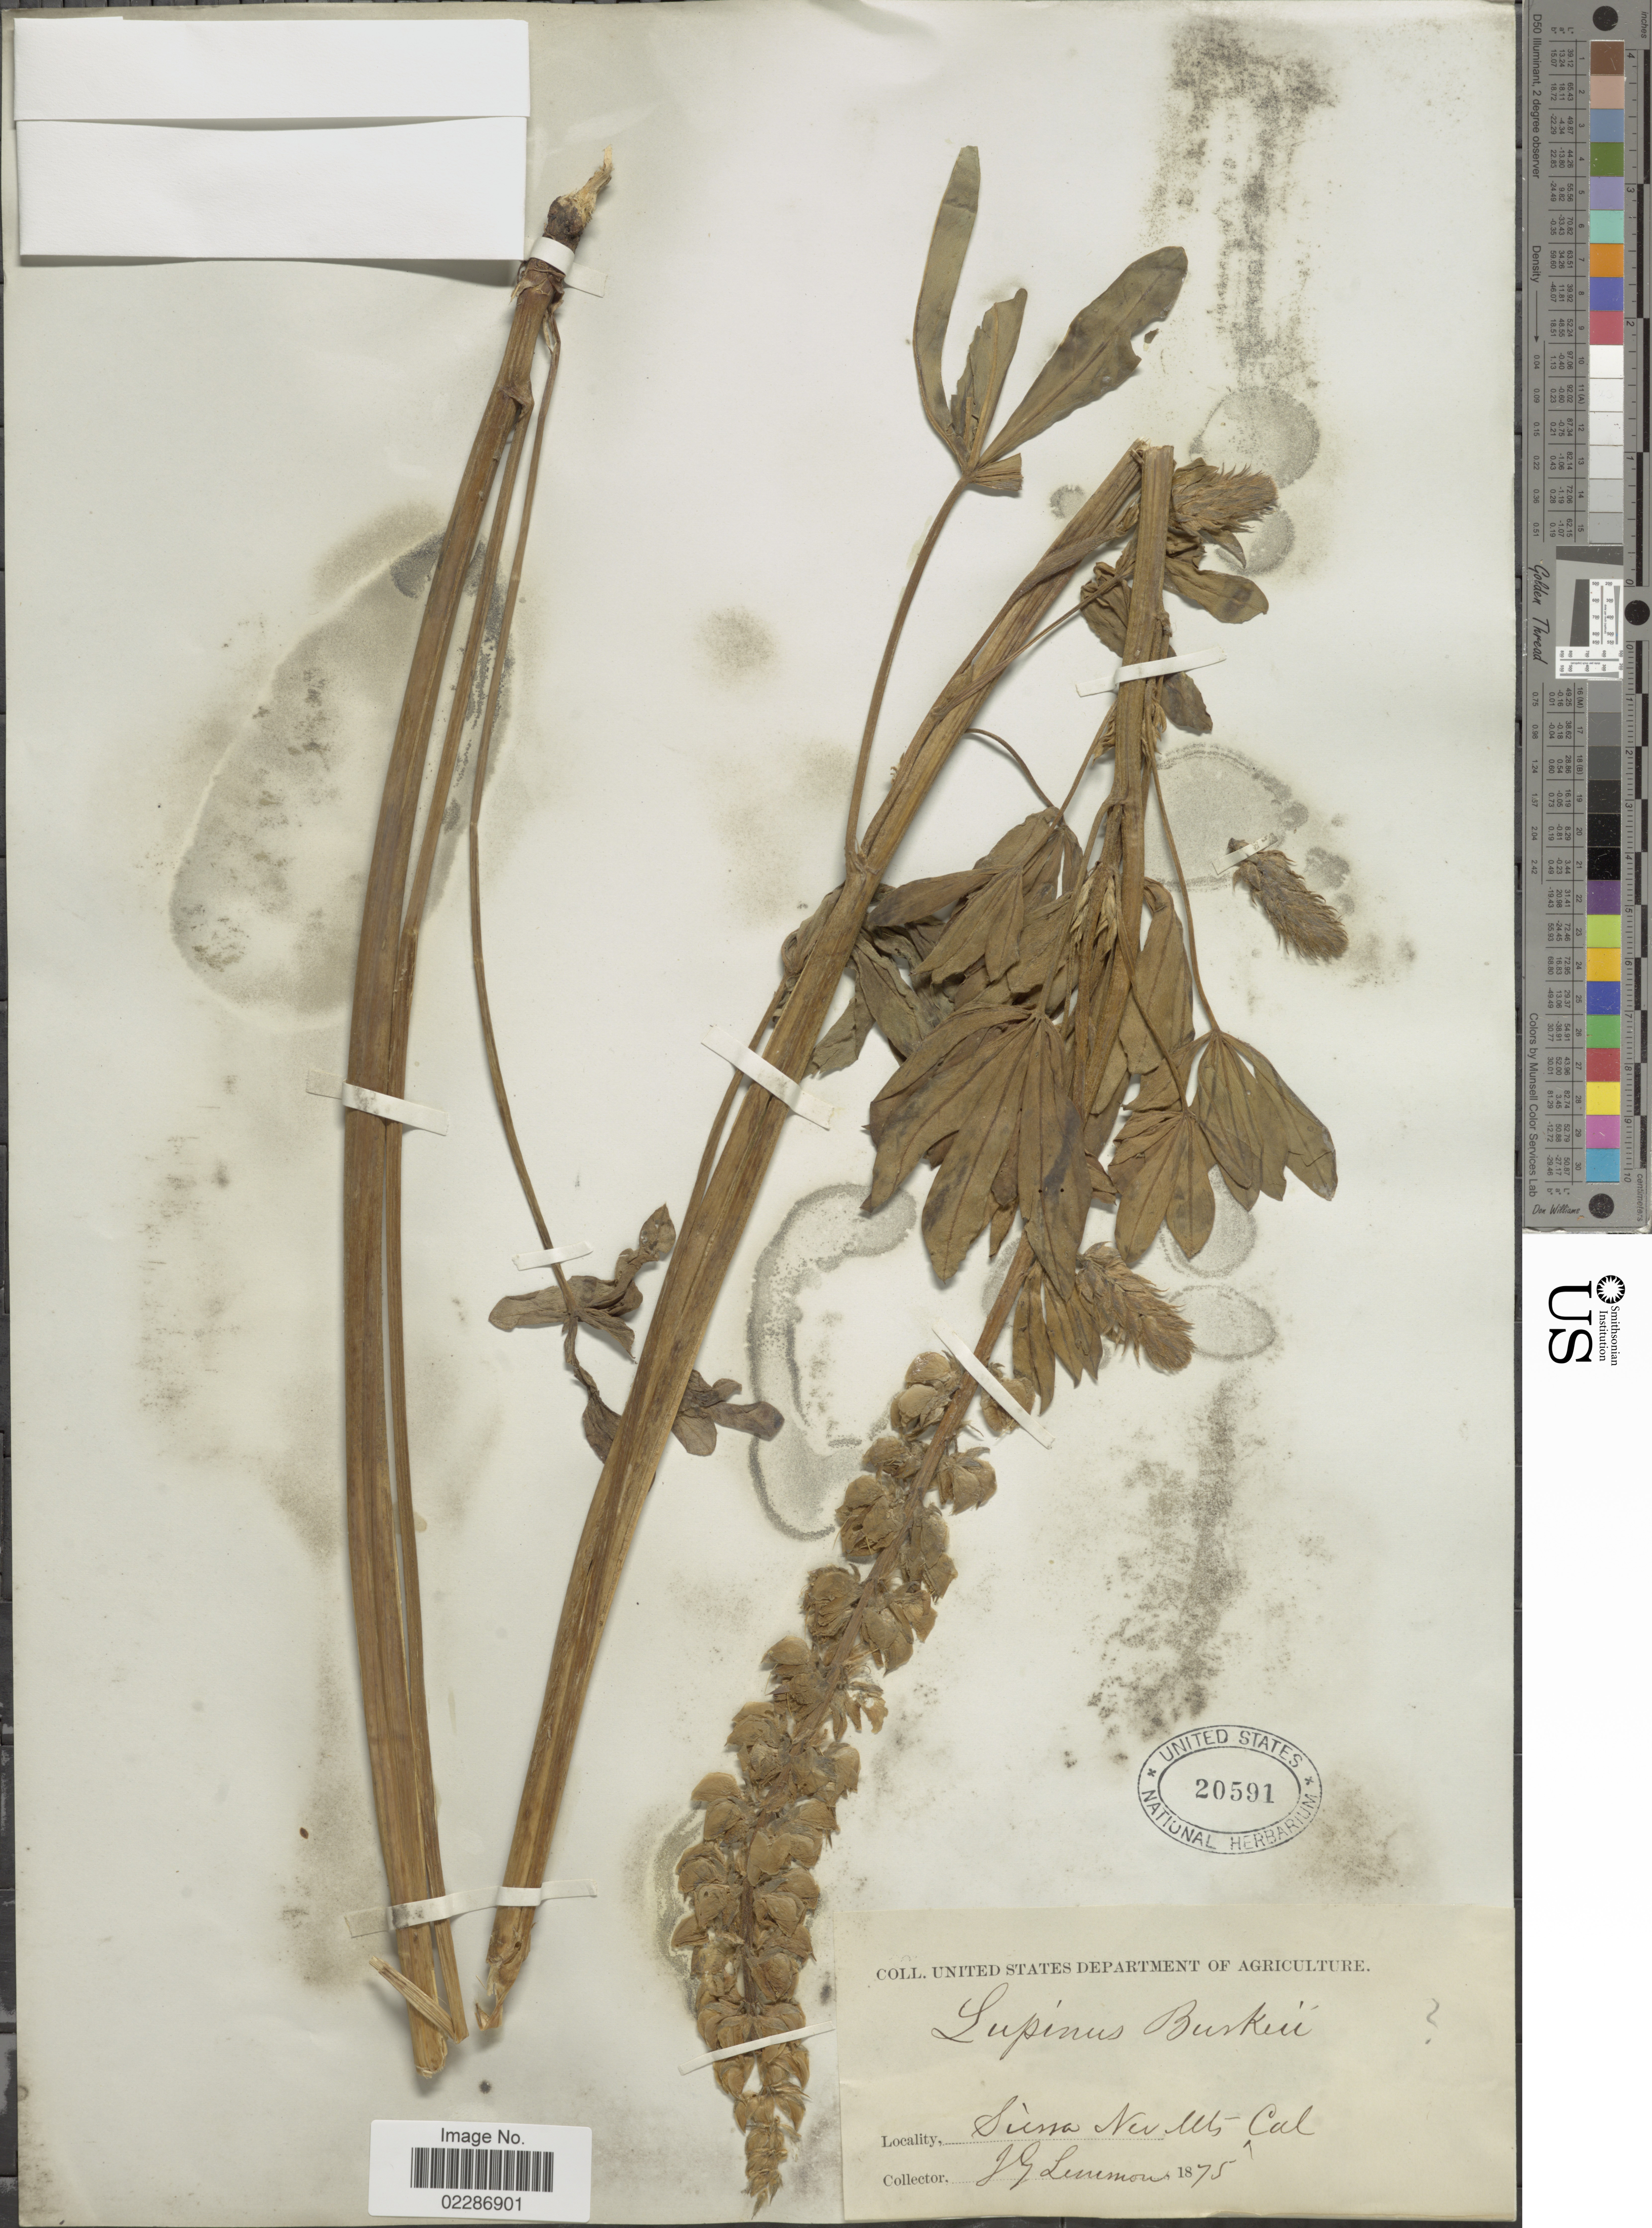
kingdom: Plantae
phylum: Tracheophyta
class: Magnoliopsida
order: Fabales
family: Fabaceae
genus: Lupinus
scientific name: Lupinus burkei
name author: S. Watson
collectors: J. Lemmon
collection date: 1875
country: United States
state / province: California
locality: Sierra Nev Mts., Cal.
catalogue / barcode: US 20591